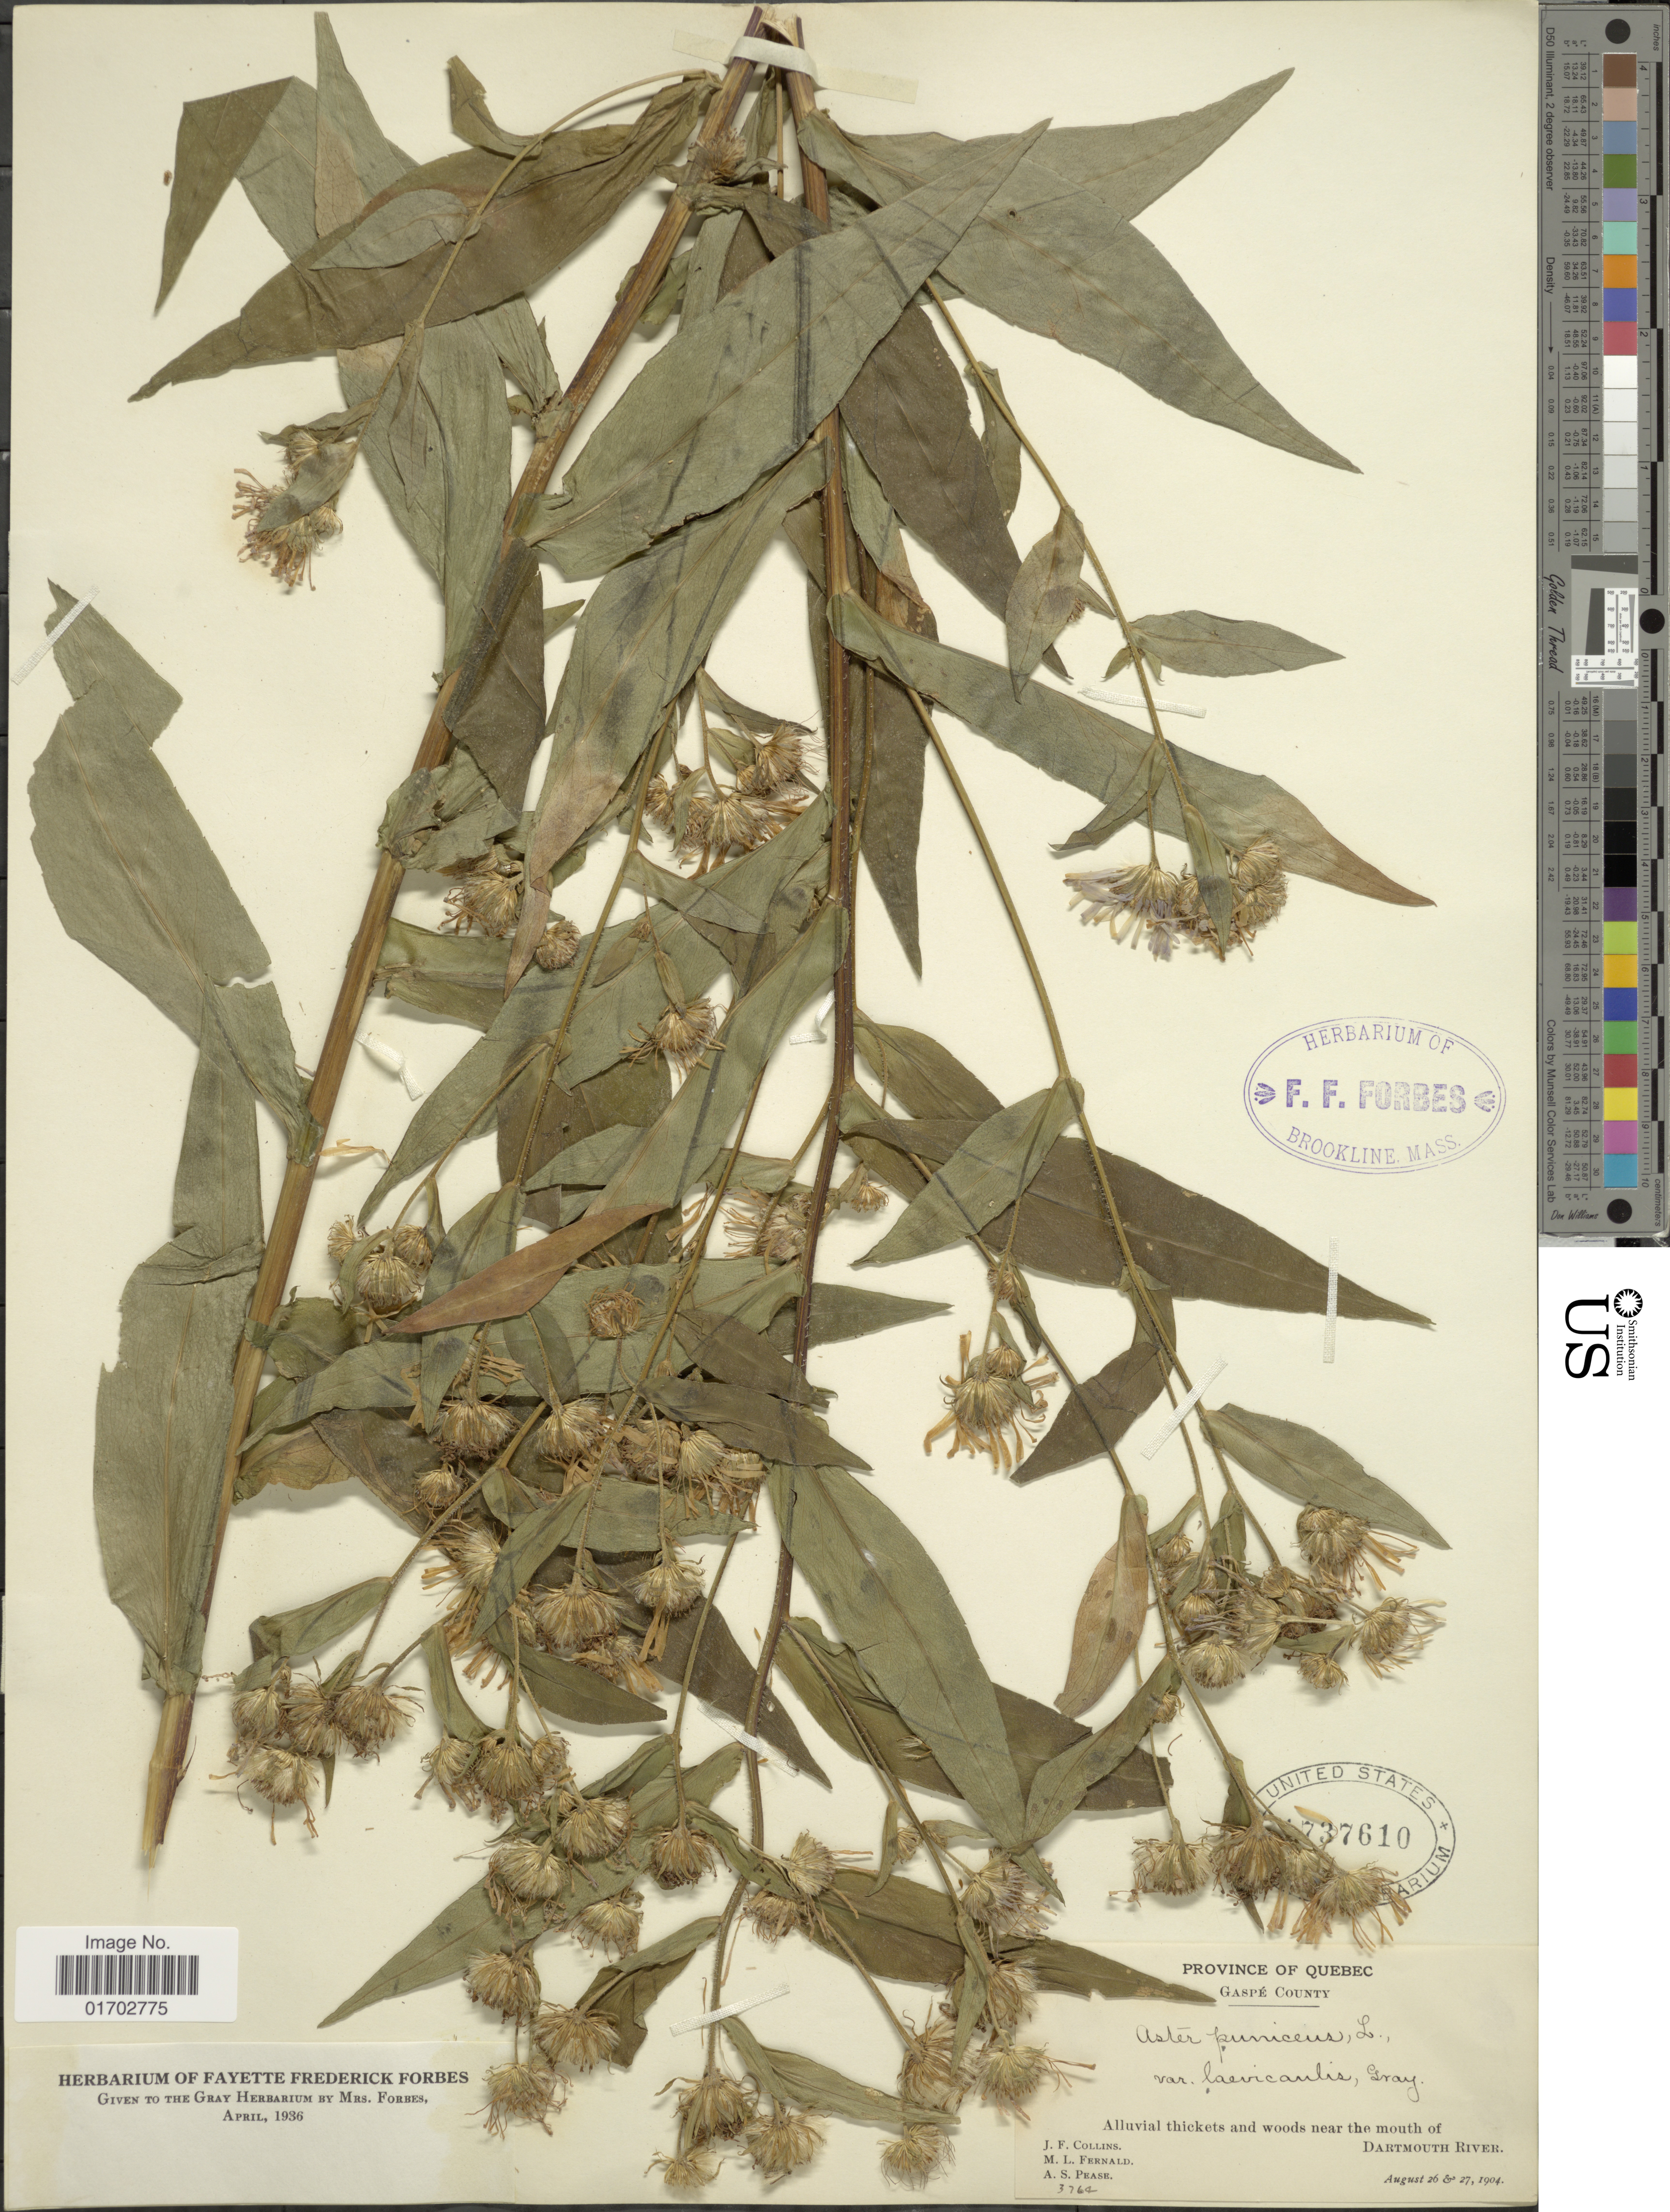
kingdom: Plantae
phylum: Tracheophyta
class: Magnoliopsida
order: Asterales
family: Asteraceae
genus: Symphyotrichum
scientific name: Symphyotrichum puniceum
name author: (L.) Á. Löve & D. Löve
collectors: J. Collins, M. L. Fernald & A. S. Pease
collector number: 3764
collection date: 1904-08-26/1904-08-27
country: Canada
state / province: Quebec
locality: Gaspé County, near the mouth of Dartmouth River.